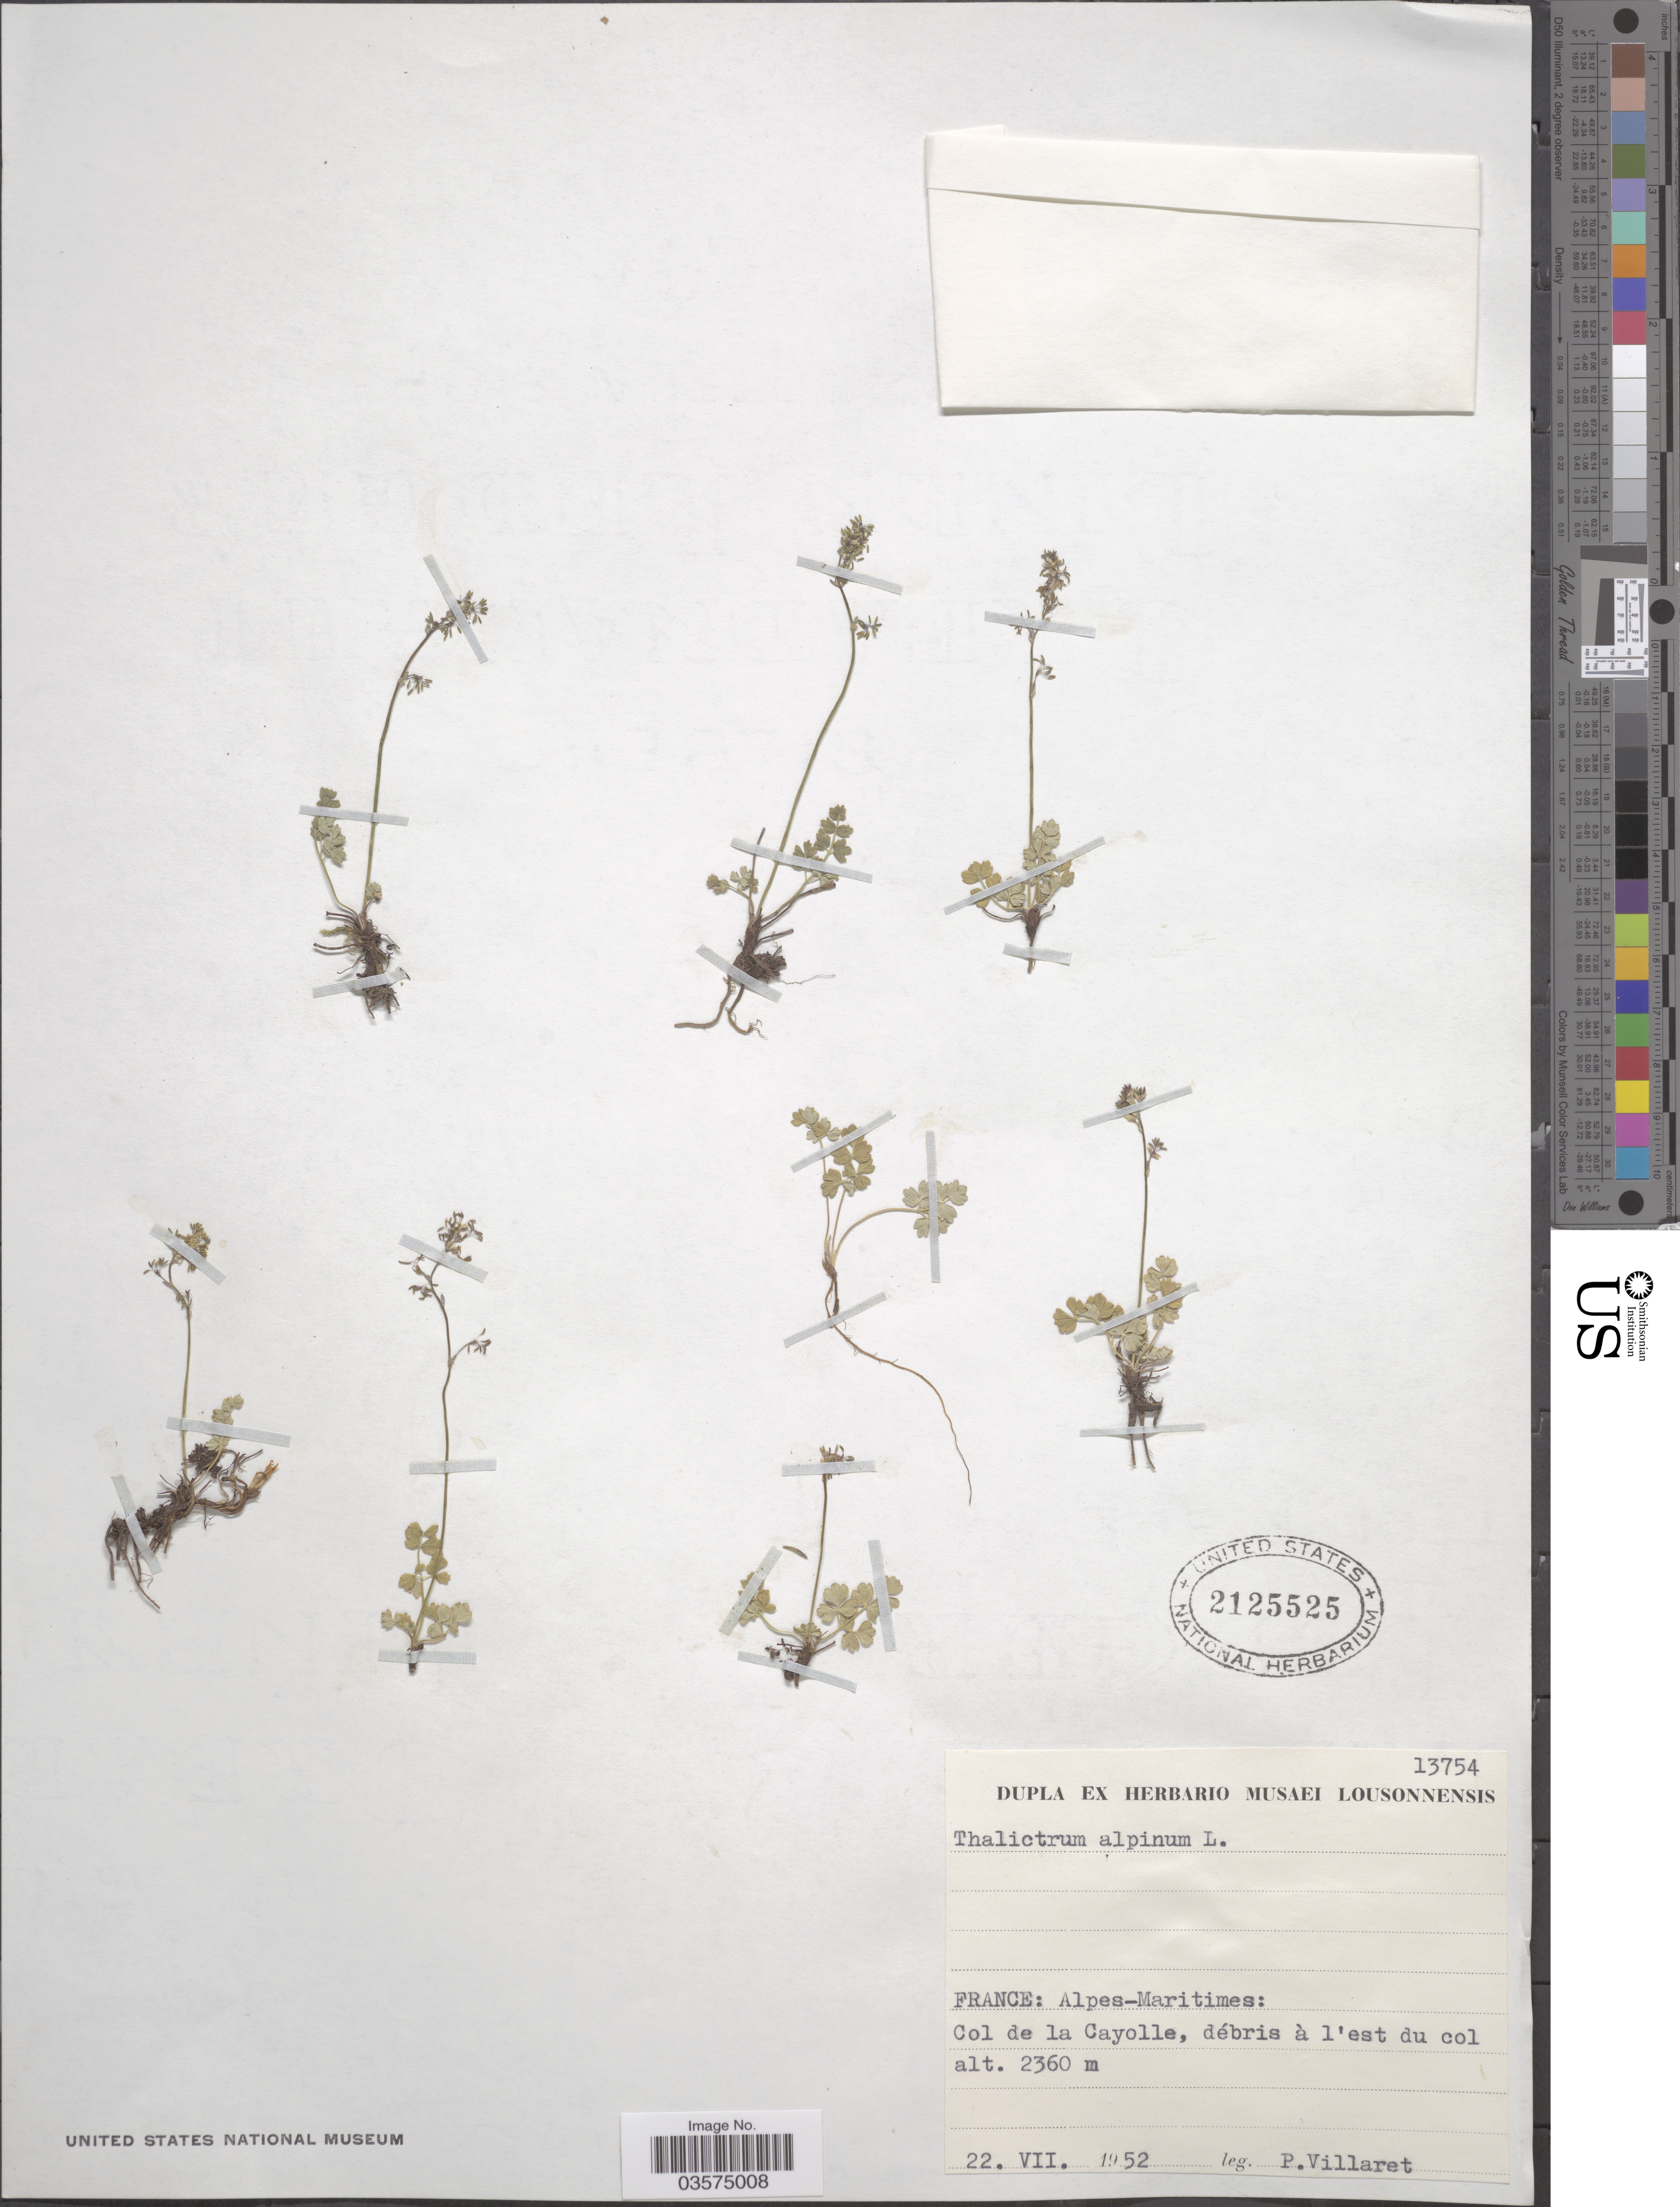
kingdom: Plantae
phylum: Tracheophyta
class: Magnoliopsida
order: Ranunculales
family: Ranunculaceae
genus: Thalictrum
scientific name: Thalictrum alpinum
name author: L.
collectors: P. Villaret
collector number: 13754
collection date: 1952-07-22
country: France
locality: Alpes-Maritimes: Col de la Cayolle, débris à l'est du col.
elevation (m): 2360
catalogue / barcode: US 2125525